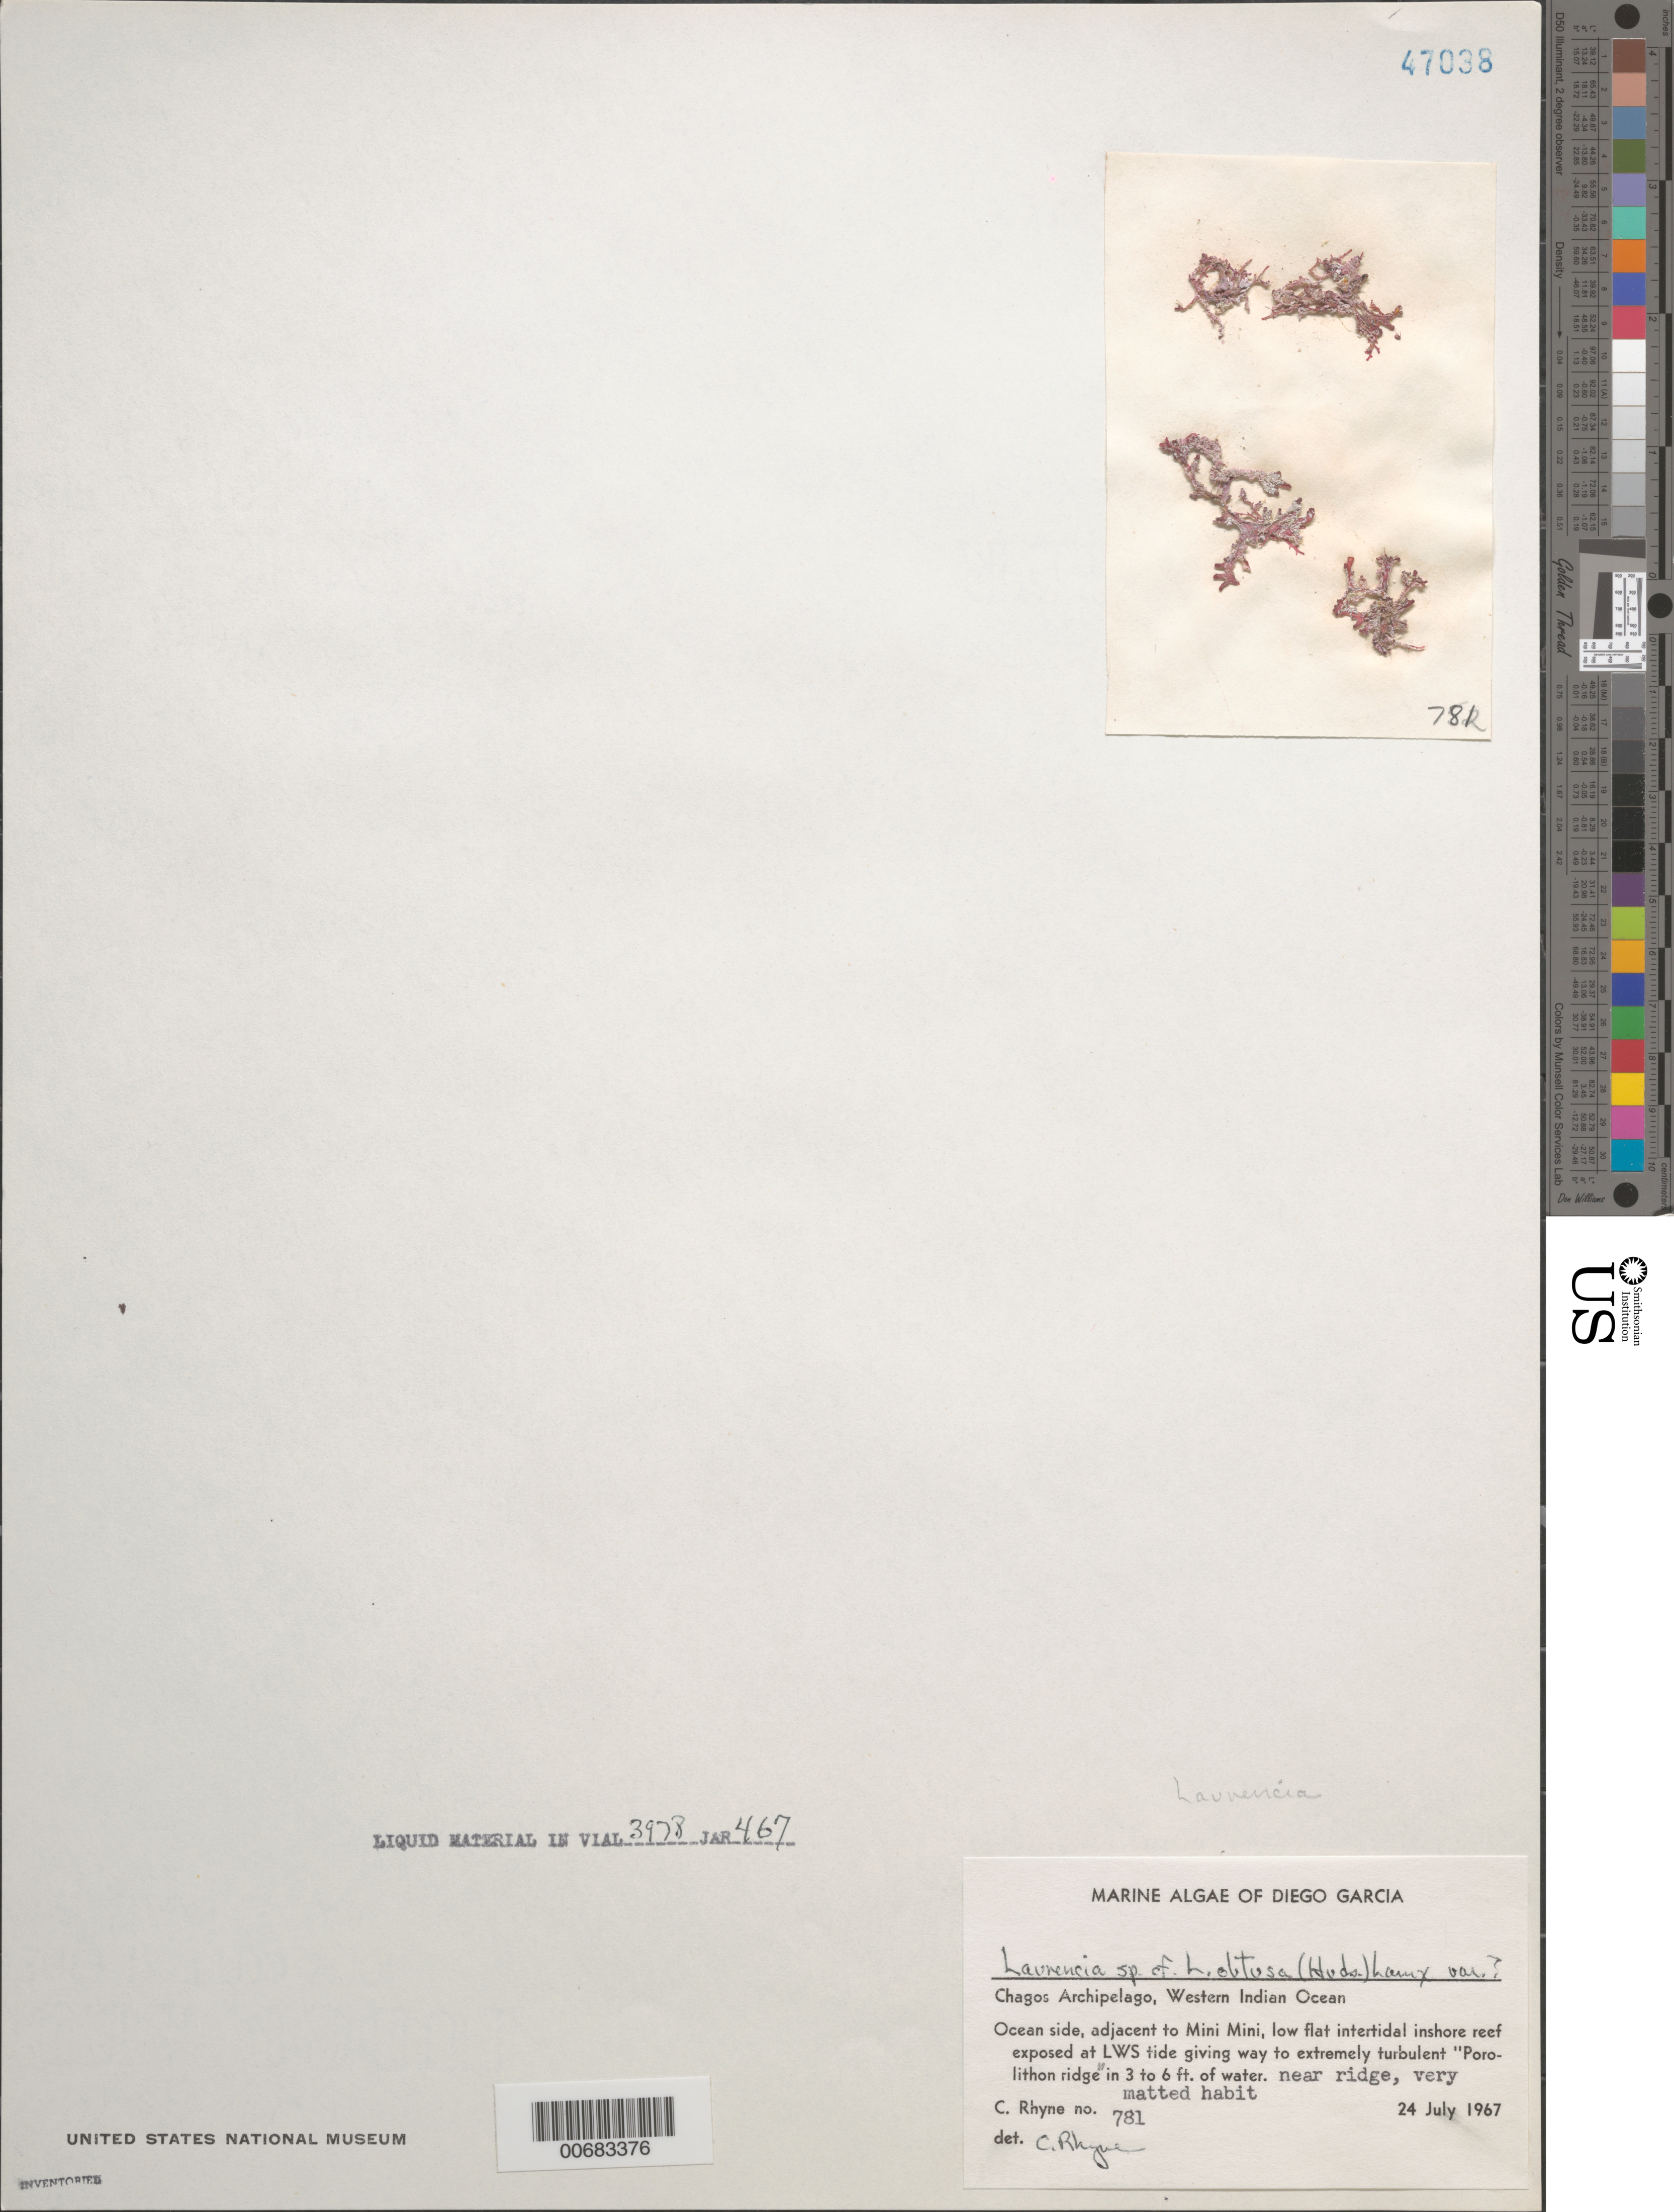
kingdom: Plantae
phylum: Rhodophyta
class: Florideophyceae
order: Ceramiales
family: Rhodomelaceae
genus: Laurencia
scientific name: Laurencia obtusa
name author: (Huds.) J.V.Lamouroux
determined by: Rhyne, C. F.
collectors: C. Rhyne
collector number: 781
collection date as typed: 24 Jul 1967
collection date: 1967-07-24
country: British Indian Ocean Territory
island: Diego Garcia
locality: Next to Mini Mini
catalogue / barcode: US 47038